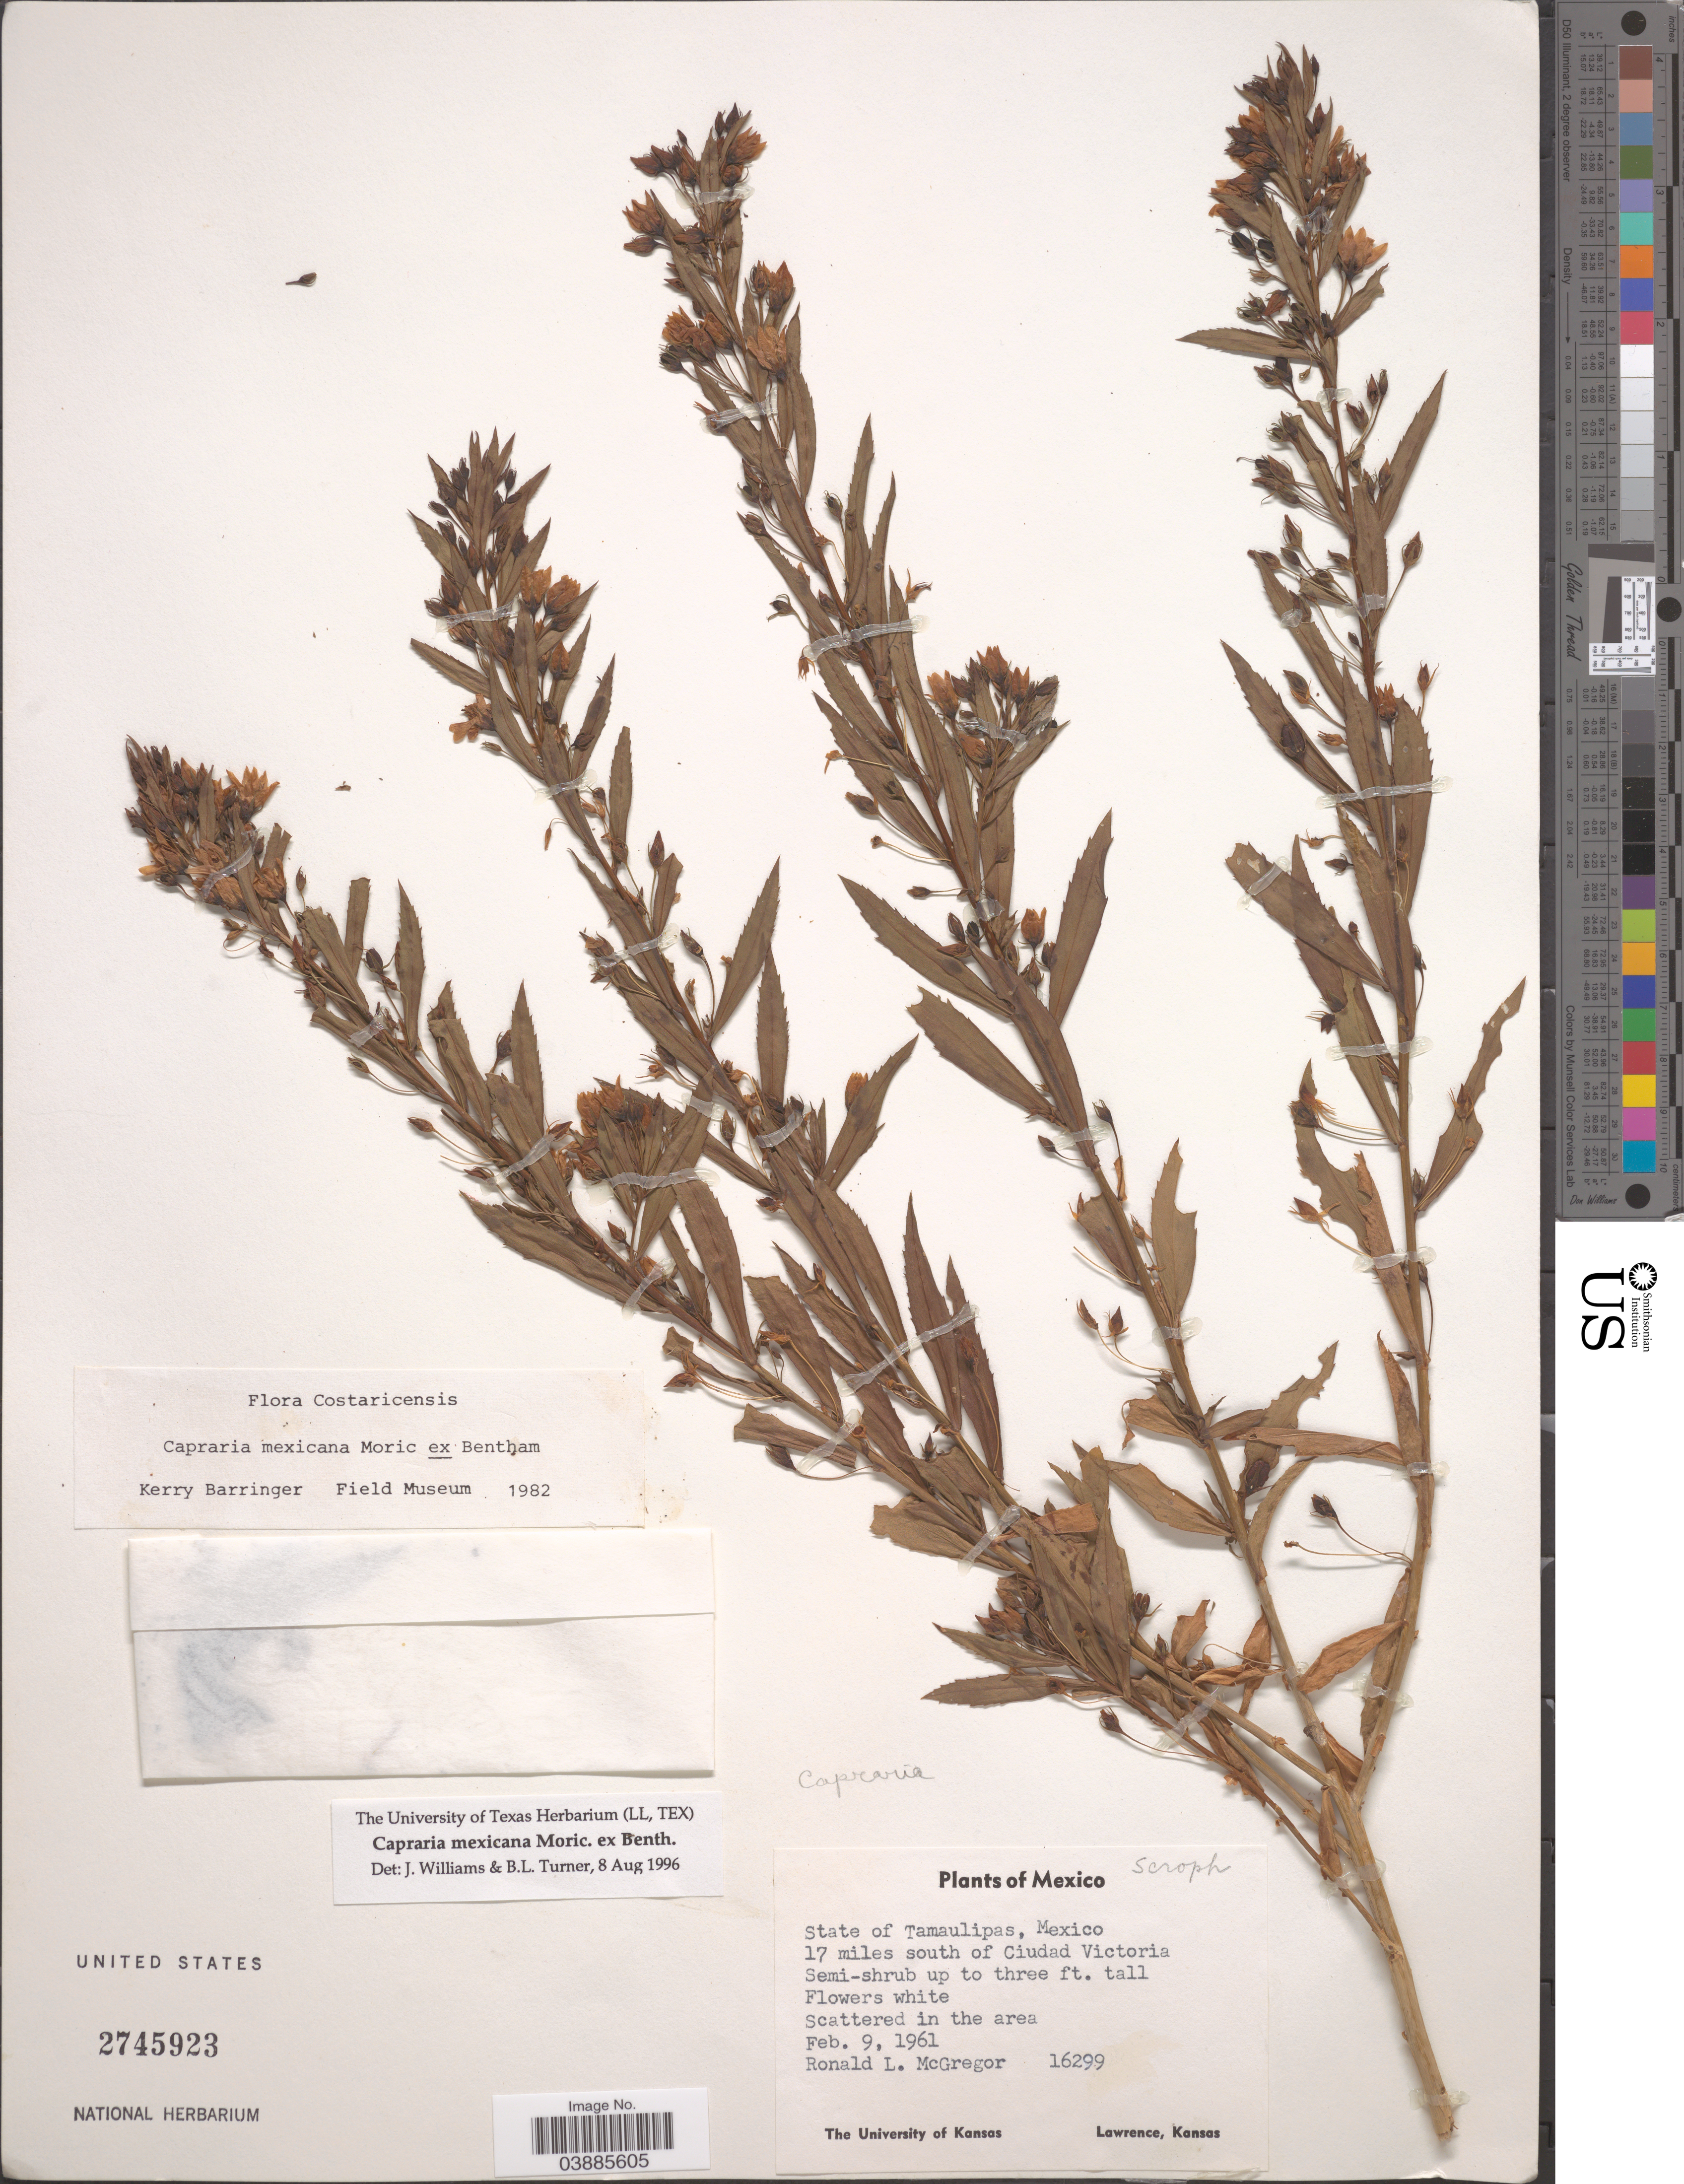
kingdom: Plantae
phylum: Tracheophyta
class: Magnoliopsida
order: Lamiales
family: Scrophulariaceae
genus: Capraria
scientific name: Capraria mexicana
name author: Moric. ex Benth.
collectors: R. McGregor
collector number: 16299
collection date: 1961-02-09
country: Mexico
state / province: Tamaulipas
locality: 17 miles south of Ciudad Victoria.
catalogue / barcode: US 2745923